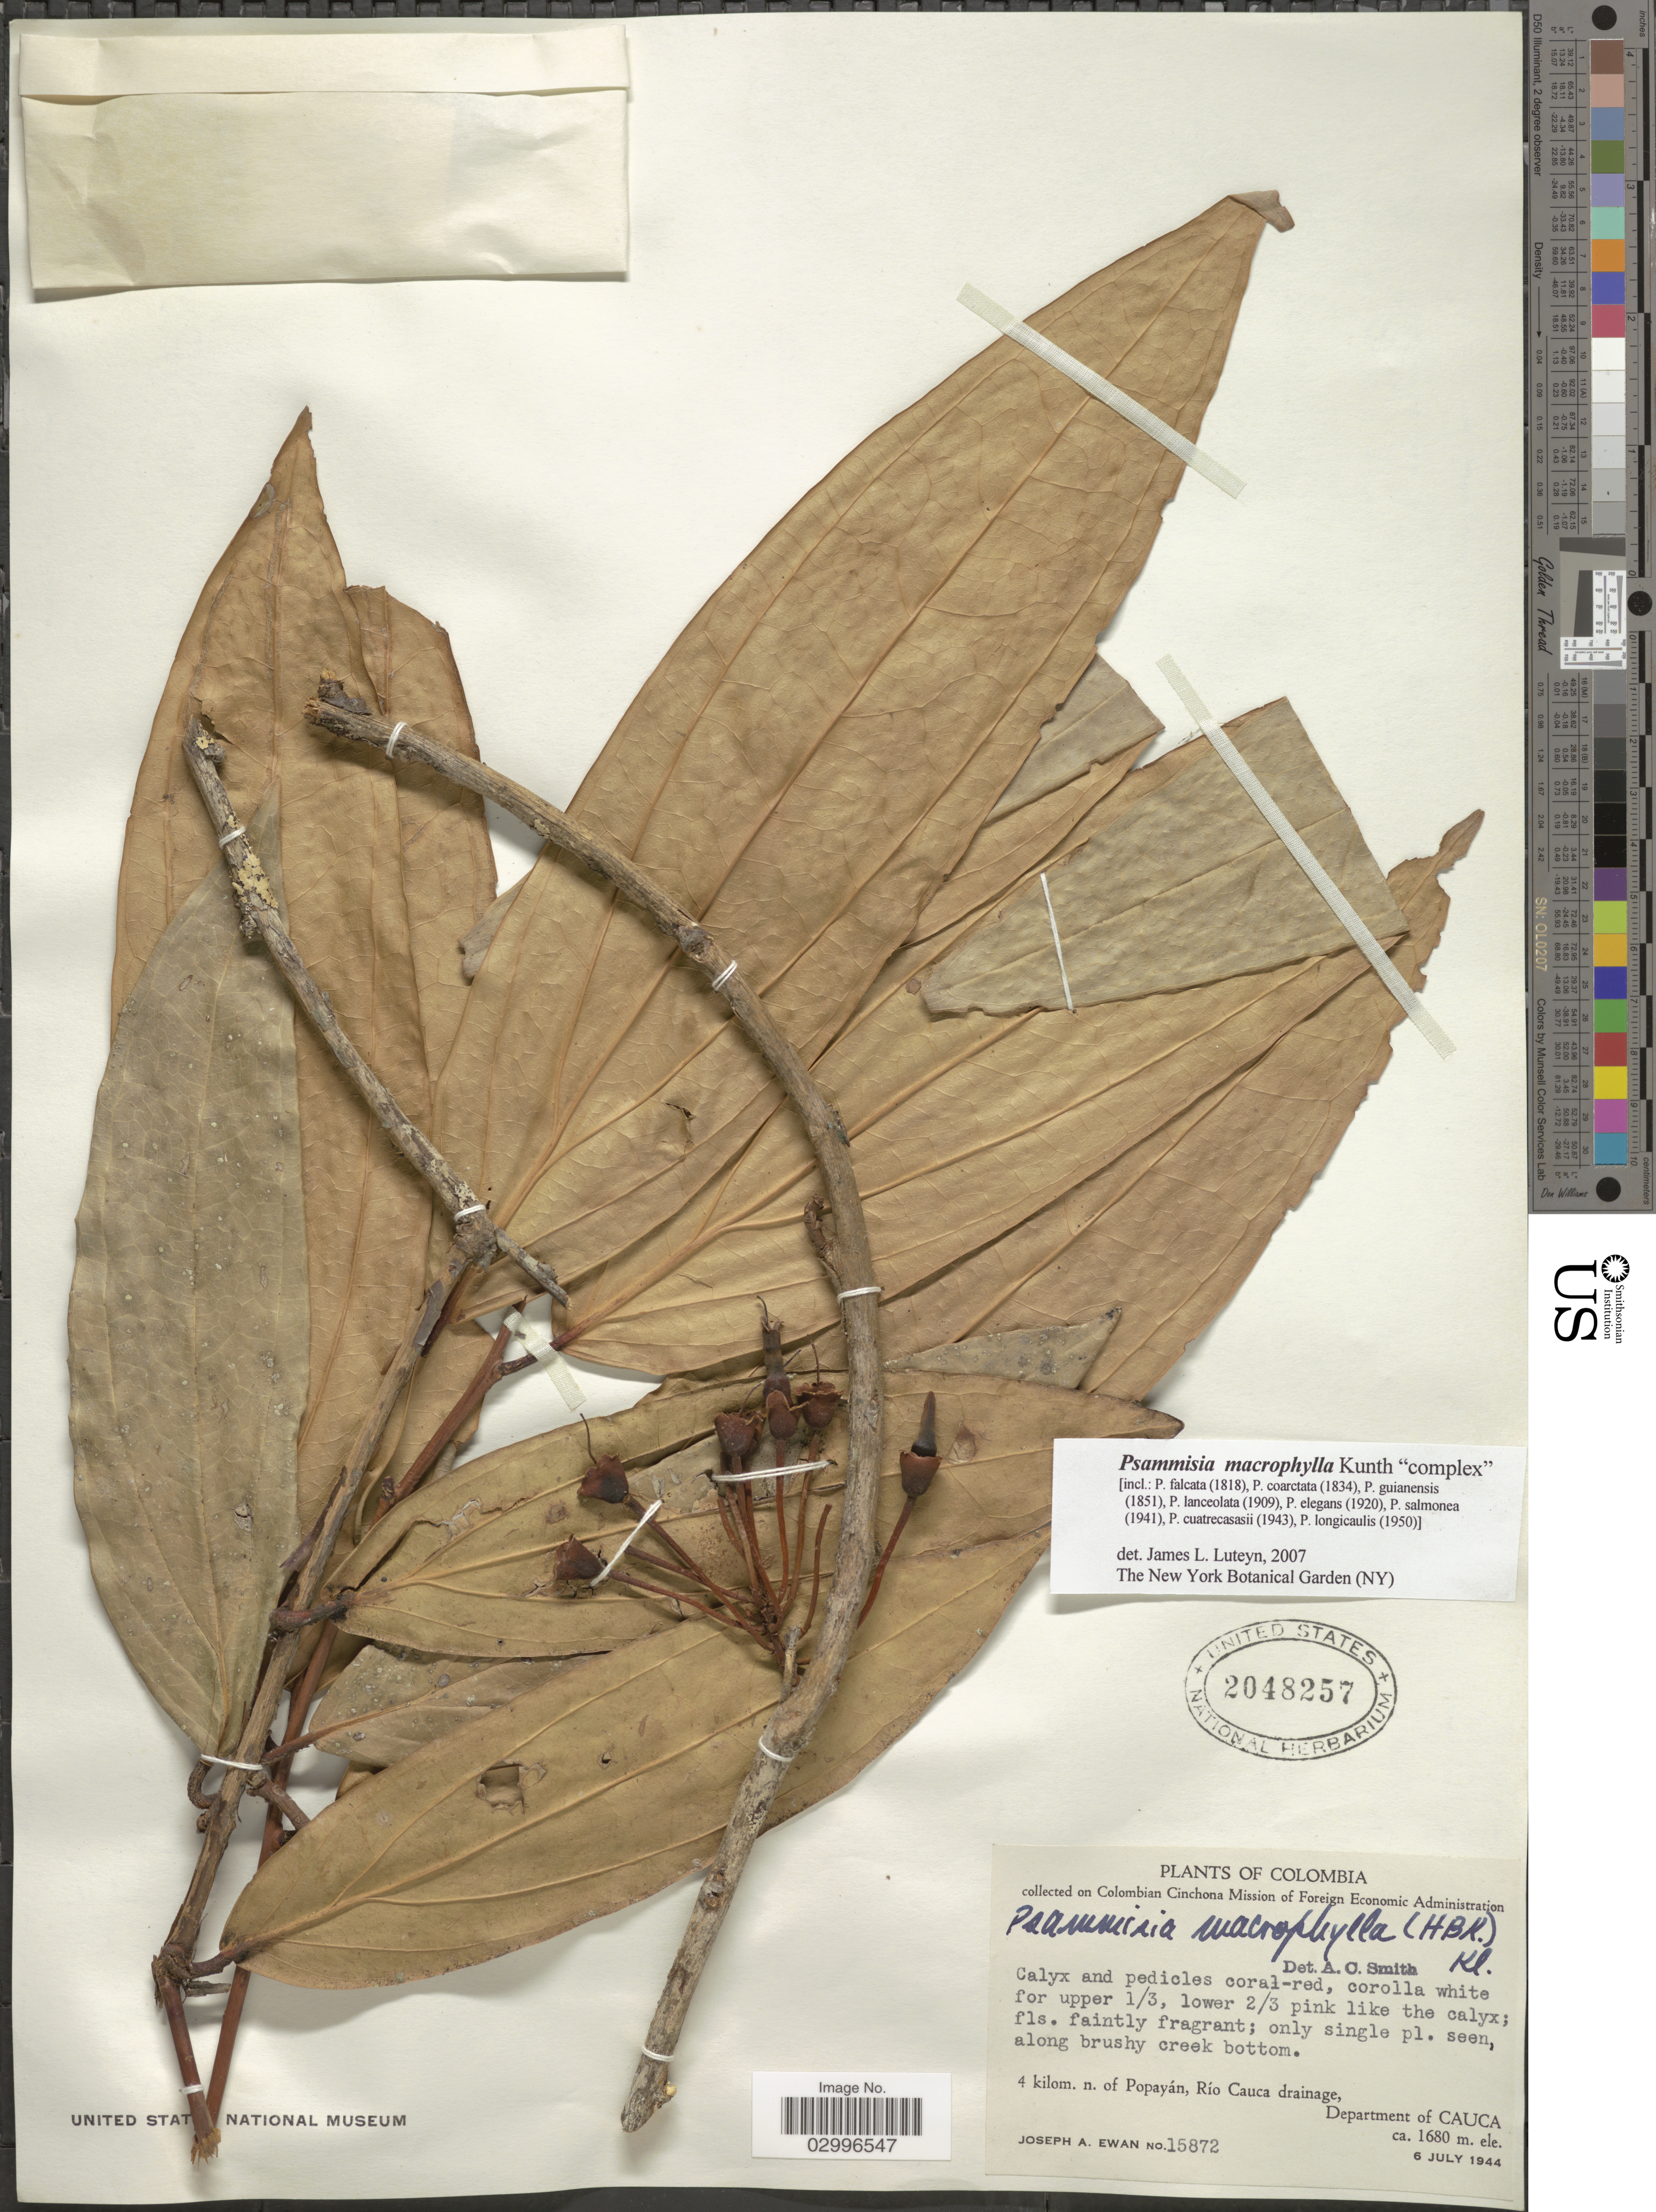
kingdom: Plantae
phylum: Tracheophyta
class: Magnoliopsida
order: Ericales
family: Ericaceae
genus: Psammisia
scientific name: Psammisia macrophylla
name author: (Kunth) Klotzsch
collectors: J. A. Ewan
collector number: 15872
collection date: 1944-07-06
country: Colombia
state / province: Cauca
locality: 4 kilom. n. of Popayán, Río Cauca drainage, Department of Cauca.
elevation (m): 1680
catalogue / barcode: US 2048257